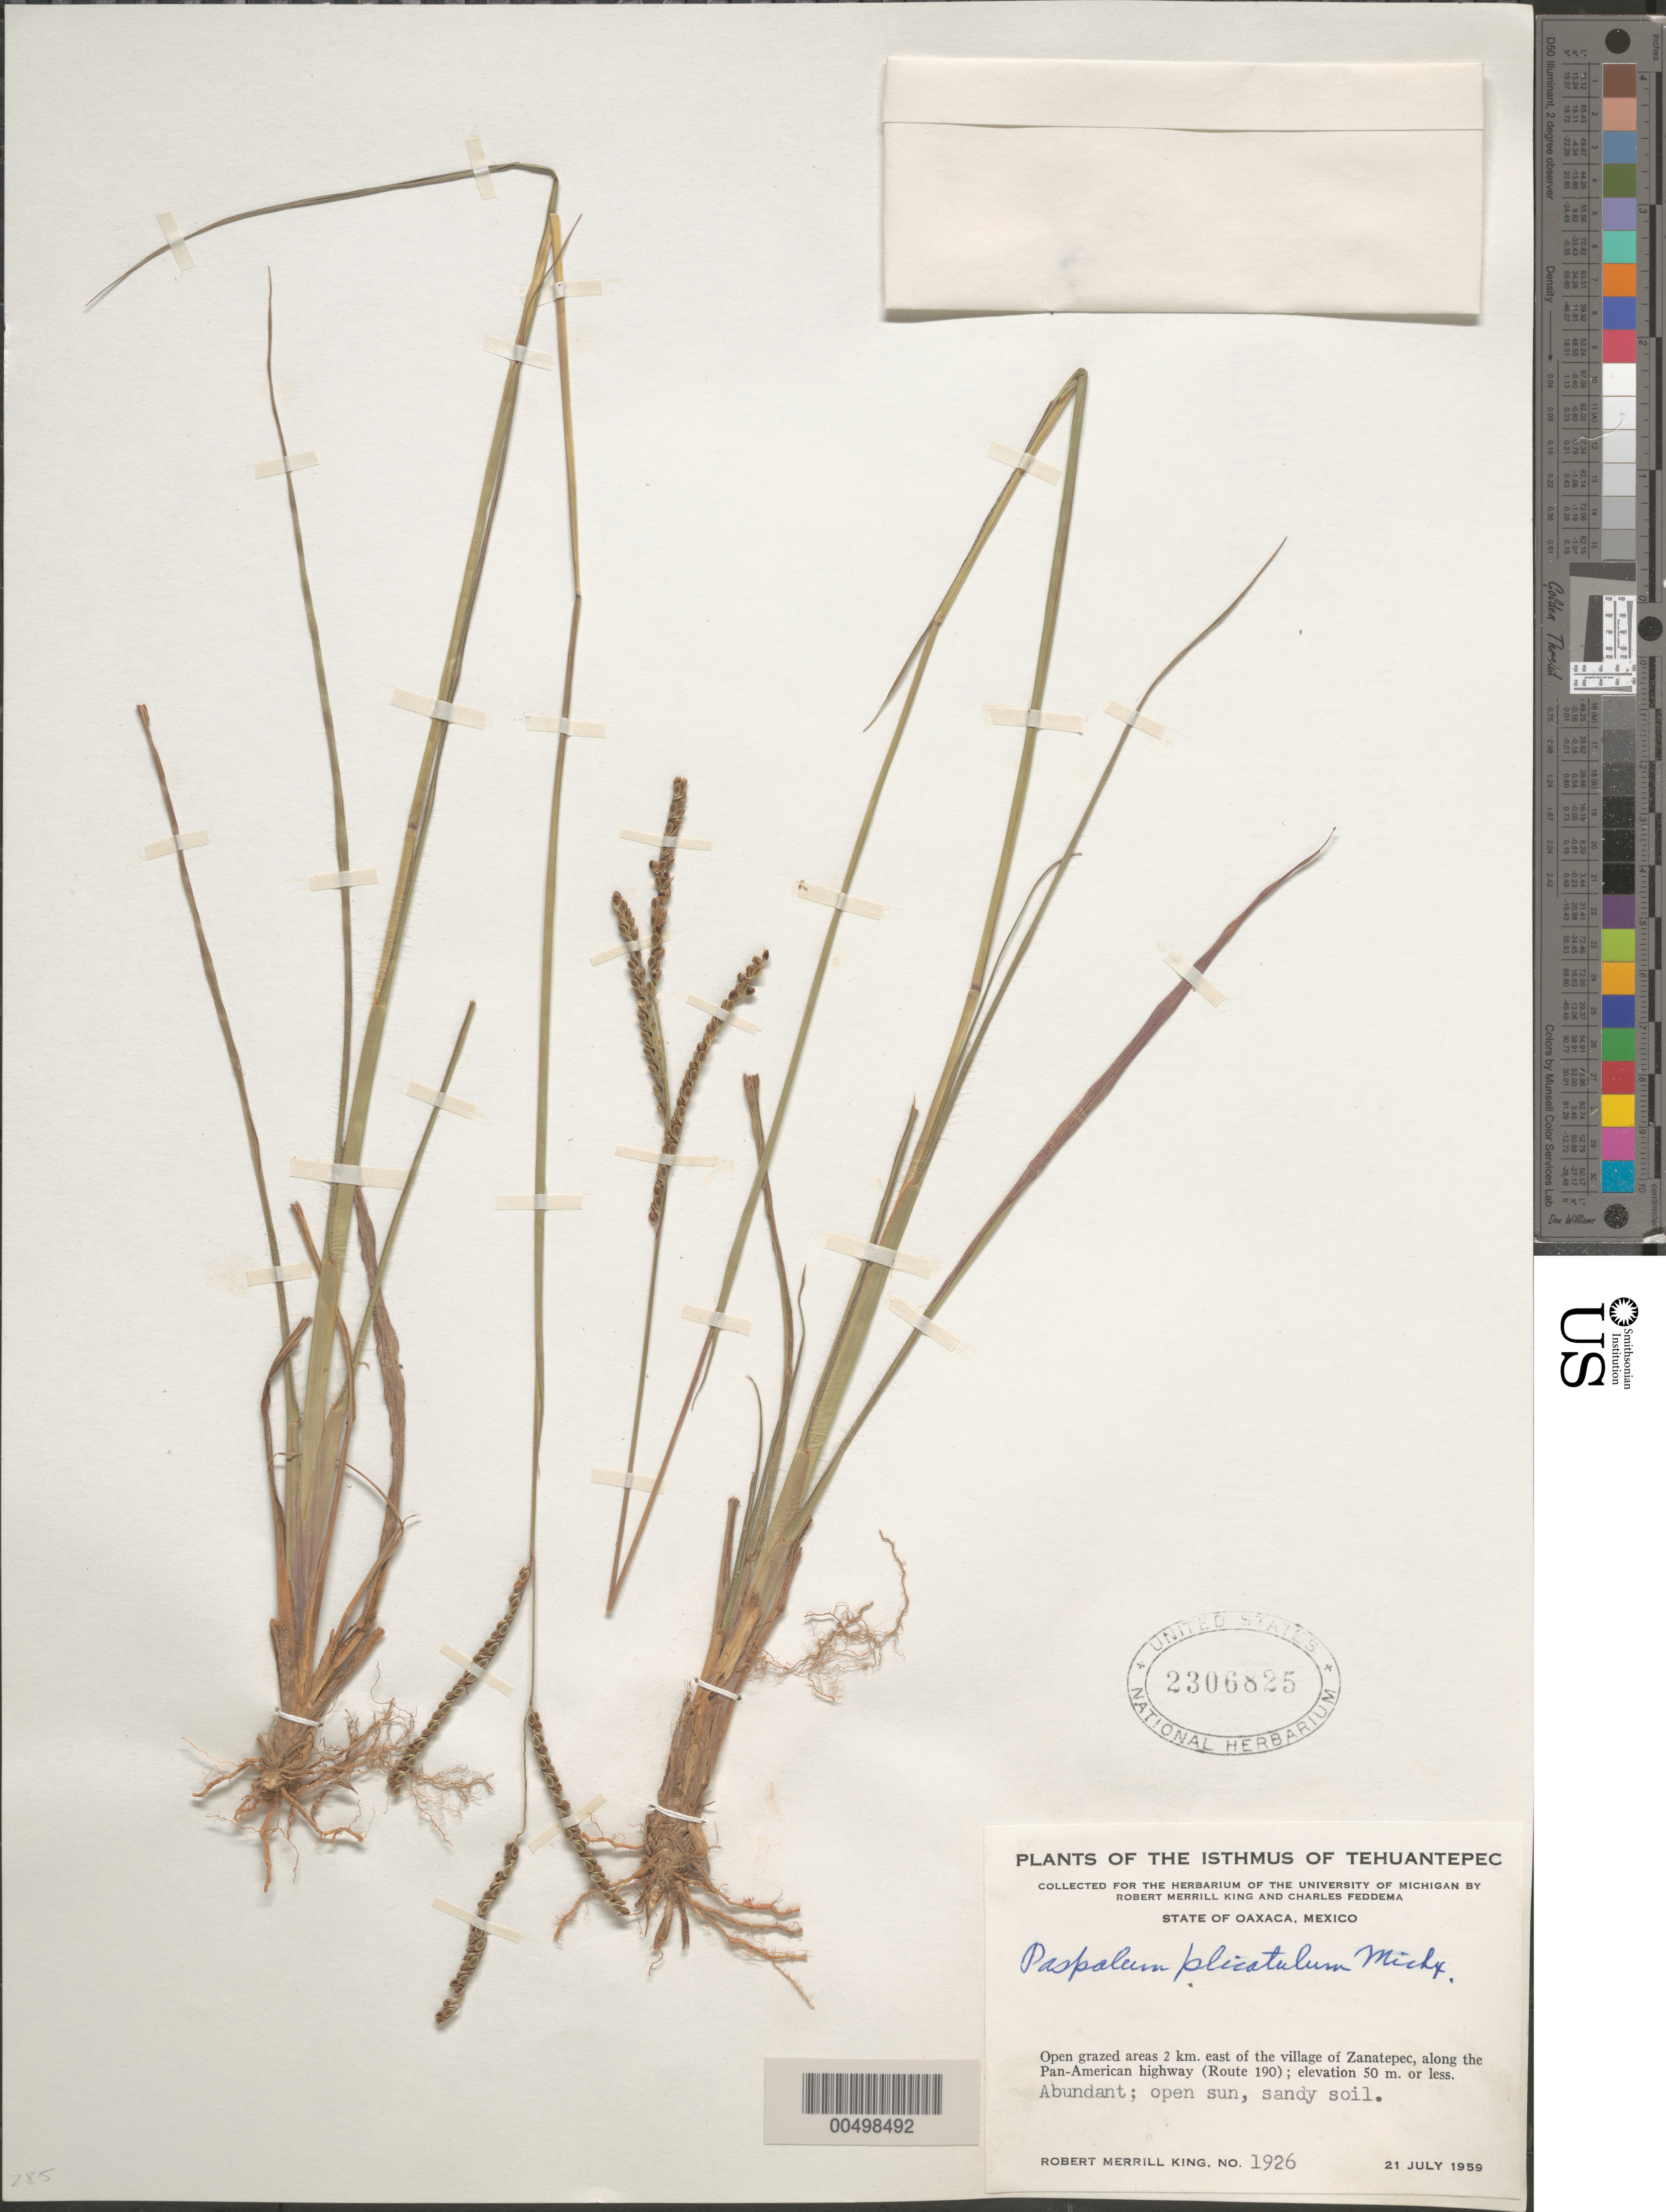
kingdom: Plantae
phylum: Tracheophyta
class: Liliopsida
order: Poales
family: Poaceae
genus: Paspalum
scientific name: Paspalum plicatulum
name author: Michx.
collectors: R. M. King & C. Feddema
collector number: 1926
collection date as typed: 21 Jul 1959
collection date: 1959-07-21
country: Mexico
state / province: Oaxaca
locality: Isthmus of Tehuantepec, 2 km E of the village of Zanatepec, along the Pan-American hwy (Route 190)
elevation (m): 0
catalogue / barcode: US 2306825